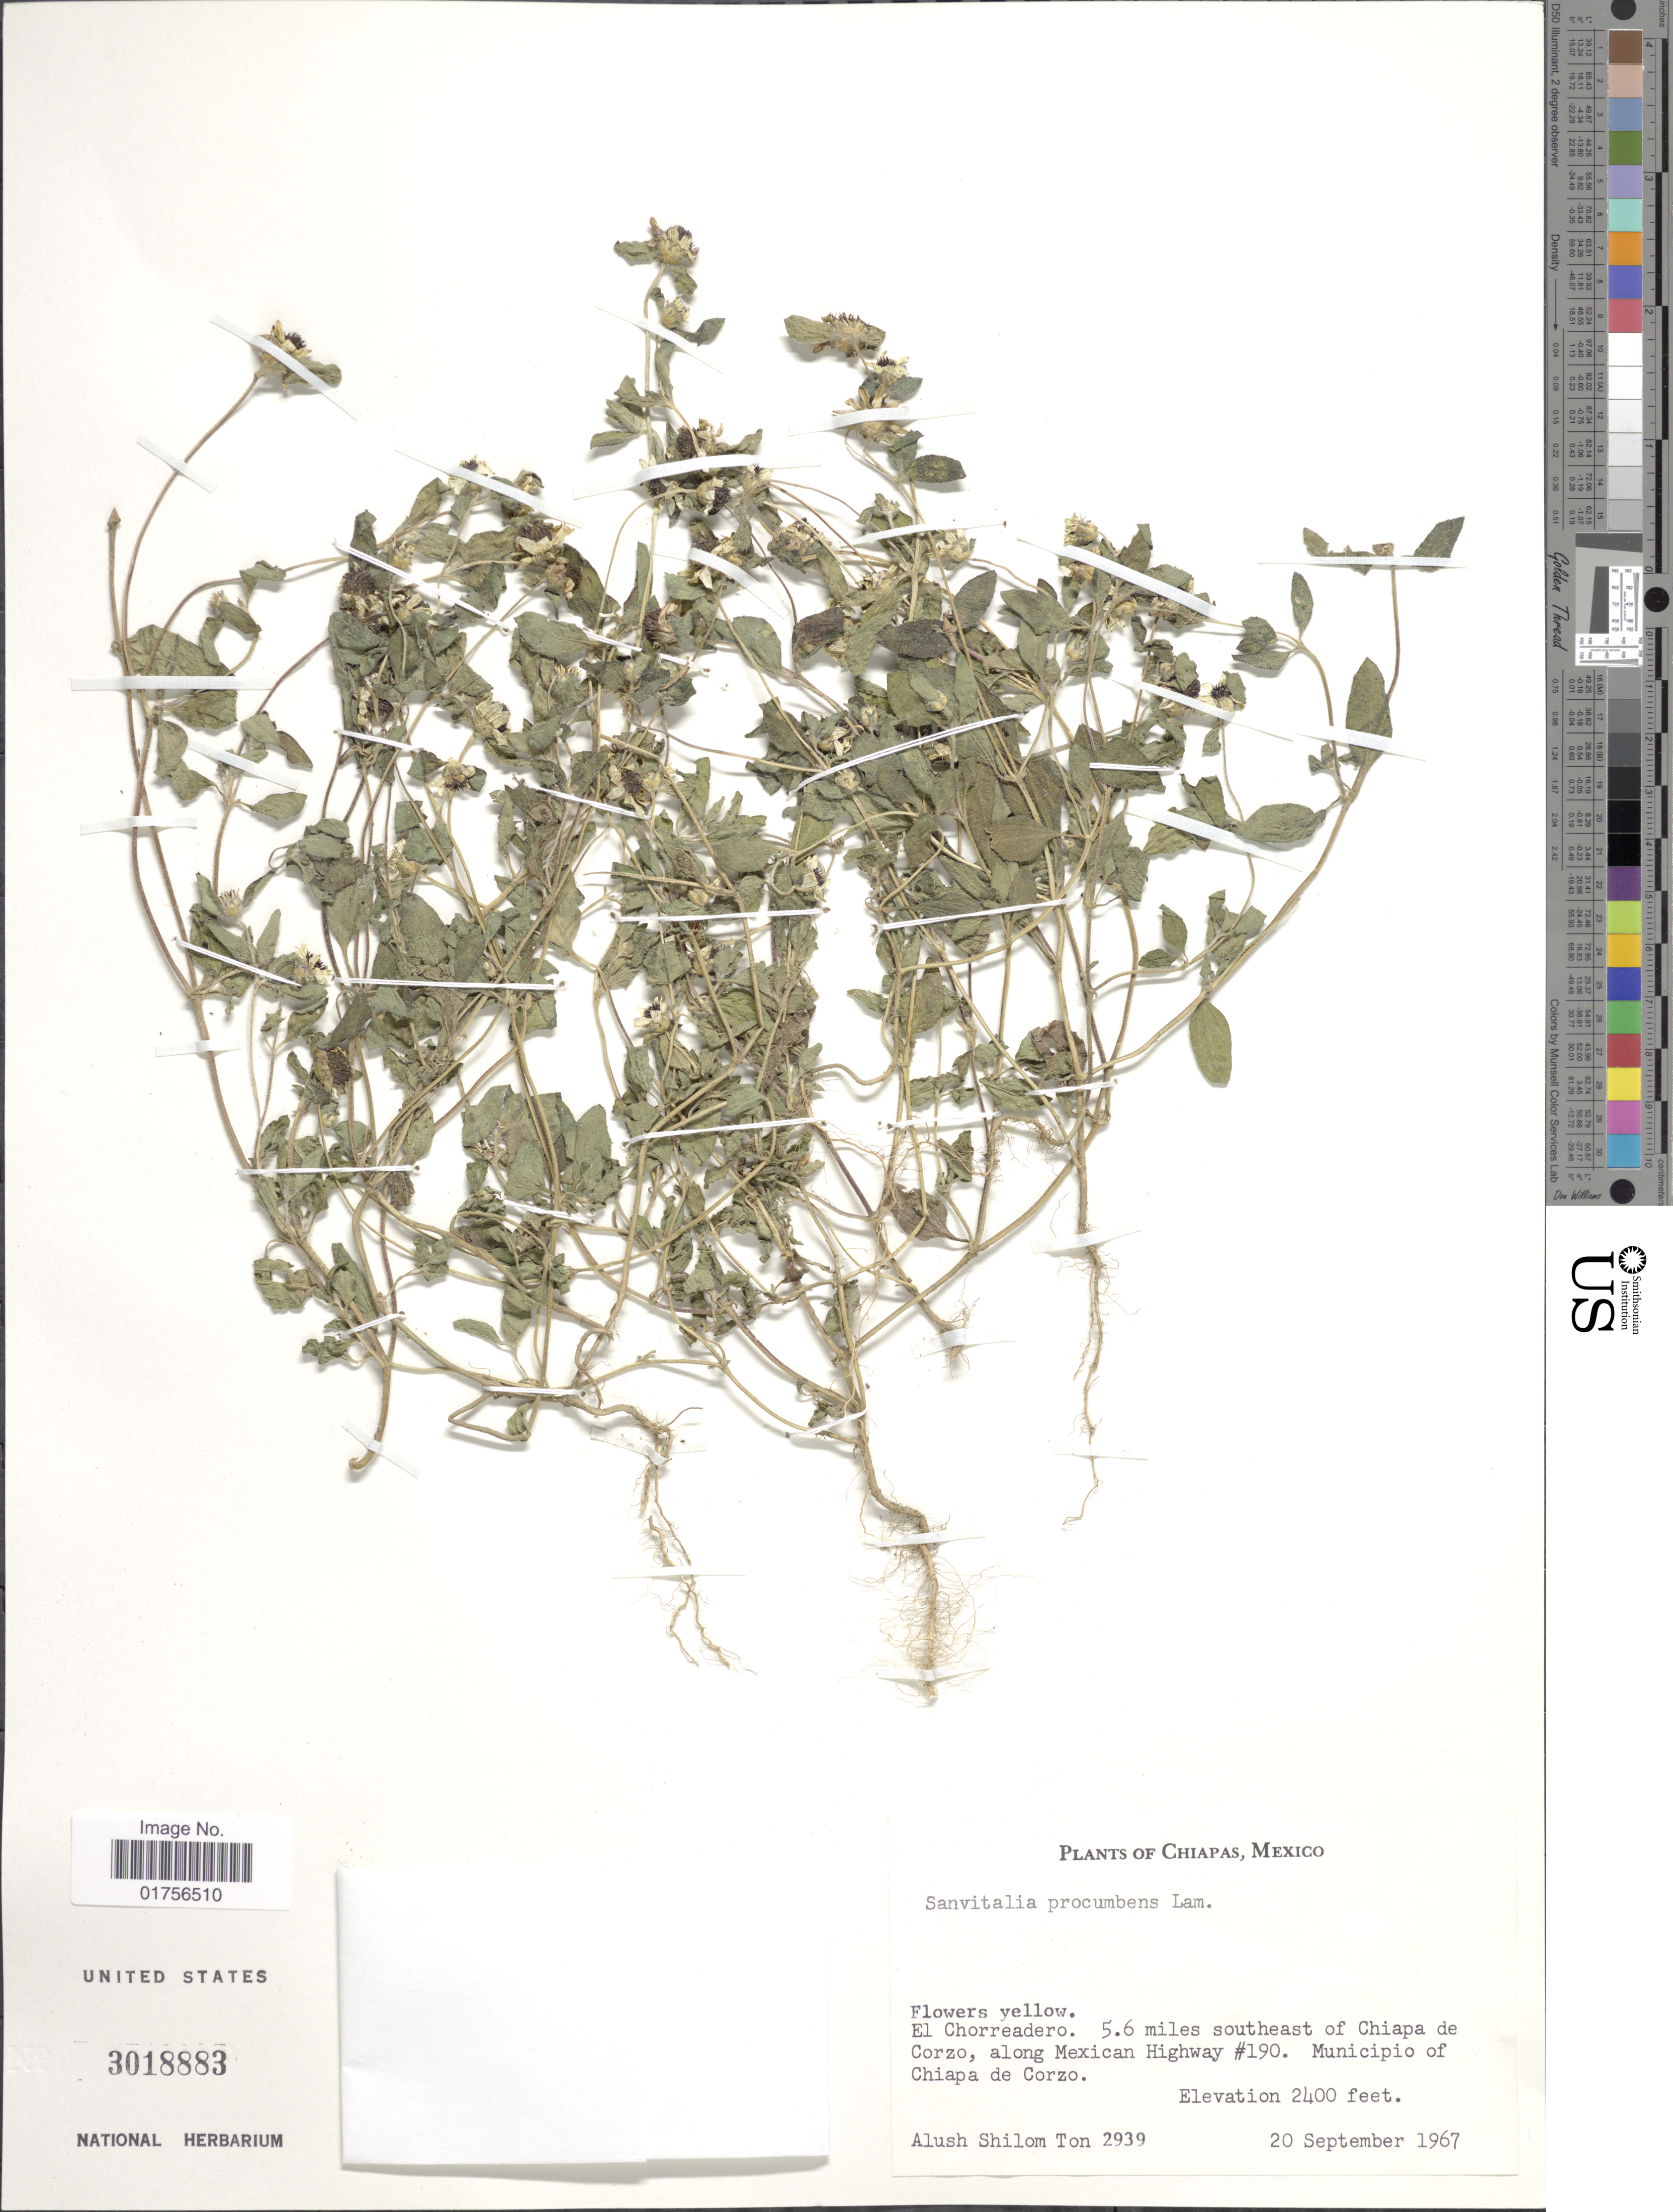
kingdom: Plantae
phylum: Tracheophyta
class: Magnoliopsida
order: Asterales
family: Asteraceae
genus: Sanvitalia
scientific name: Sanvitalia procumbens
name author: Lam.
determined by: Skibicki, Samuel V.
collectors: A. M. Ton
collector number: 2939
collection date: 1967-09-20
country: Mexico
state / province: Chiapas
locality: El Chorreadero, 5.6 miles southeast of Chiapa de Corzo, along Mexican Highway #190, Municipio of Chiapa de Corzo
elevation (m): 732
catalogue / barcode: US 3018883